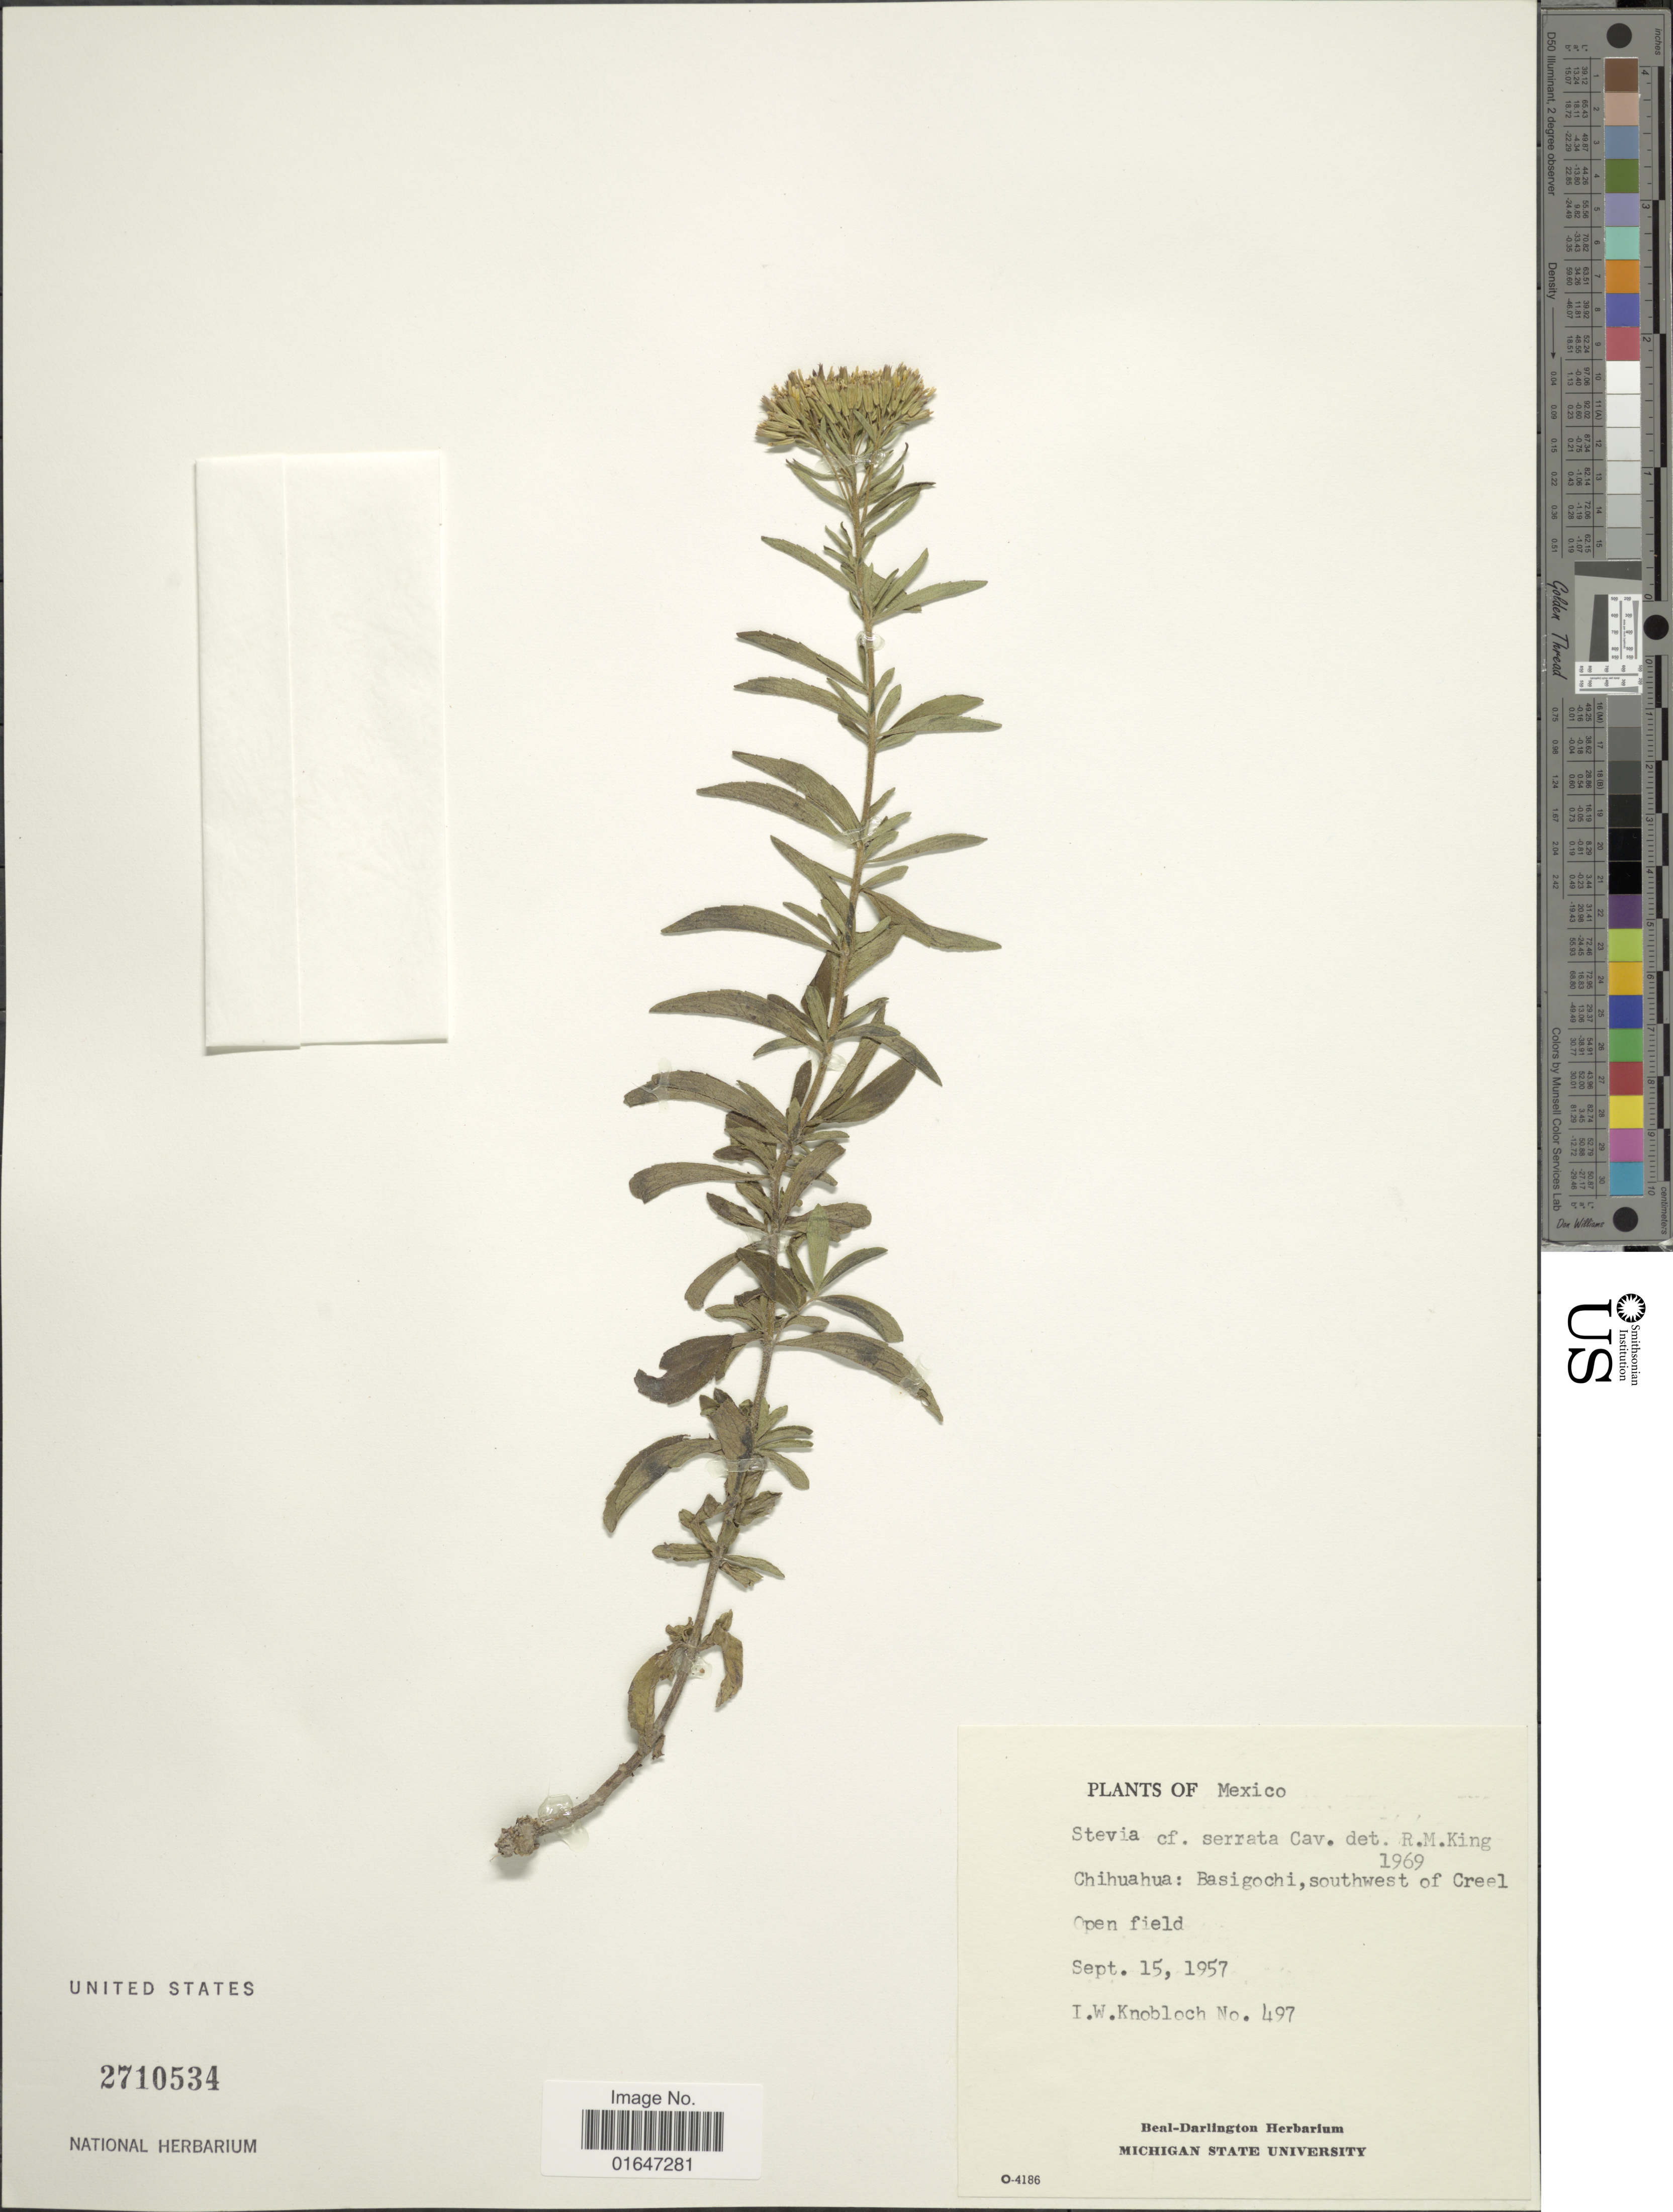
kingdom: Plantae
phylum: Tracheophyta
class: Magnoliopsida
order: Asterales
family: Asteraceae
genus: Stevia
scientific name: Stevia serrata var. serrata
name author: Cav.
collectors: I. W. Knobloch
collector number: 497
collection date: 1957-09-15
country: Mexico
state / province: Chihuahua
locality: Chihuahua: Basdigochi, southwest of Creel.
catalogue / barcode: US 2710534